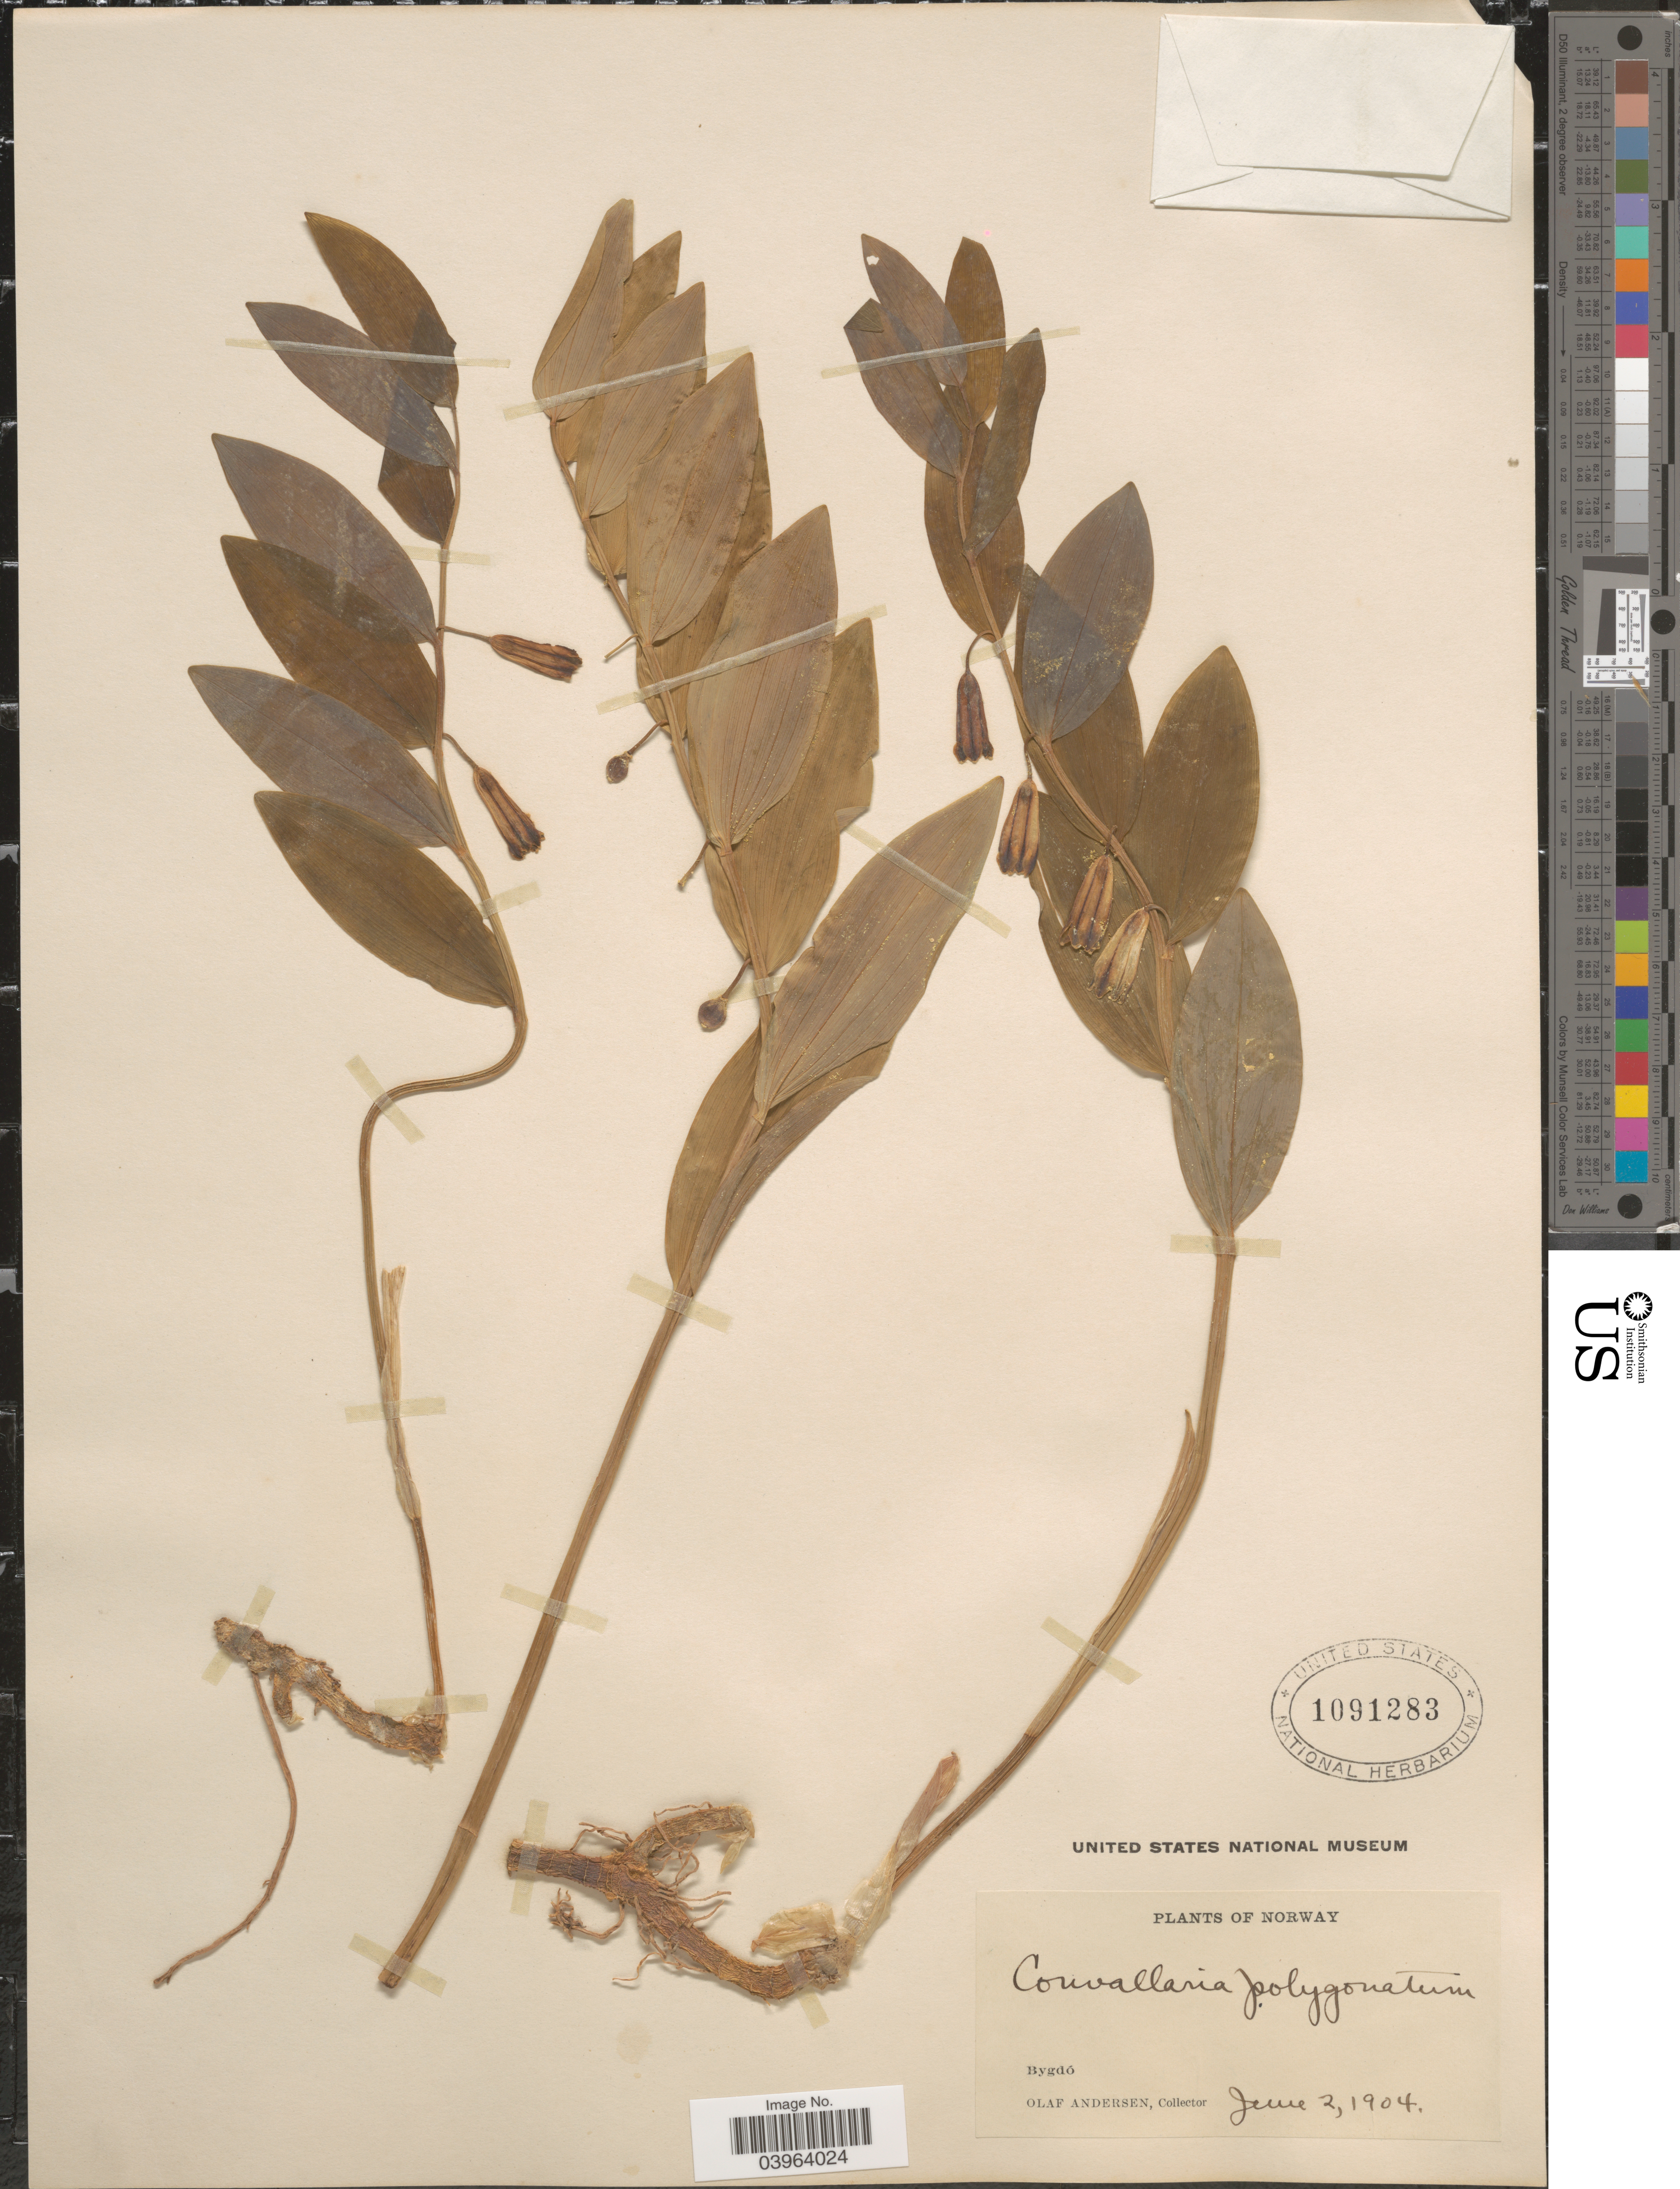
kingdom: Plantae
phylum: Tracheophyta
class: Liliopsida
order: Asparagales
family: Asparagaceae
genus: Polygonatum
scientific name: Polygonatum odoratum var. odoratum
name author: (Mill.) Druce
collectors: O. Andersen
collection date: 1904-06-02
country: Norway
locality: Bygdó.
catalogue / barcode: US 1091283